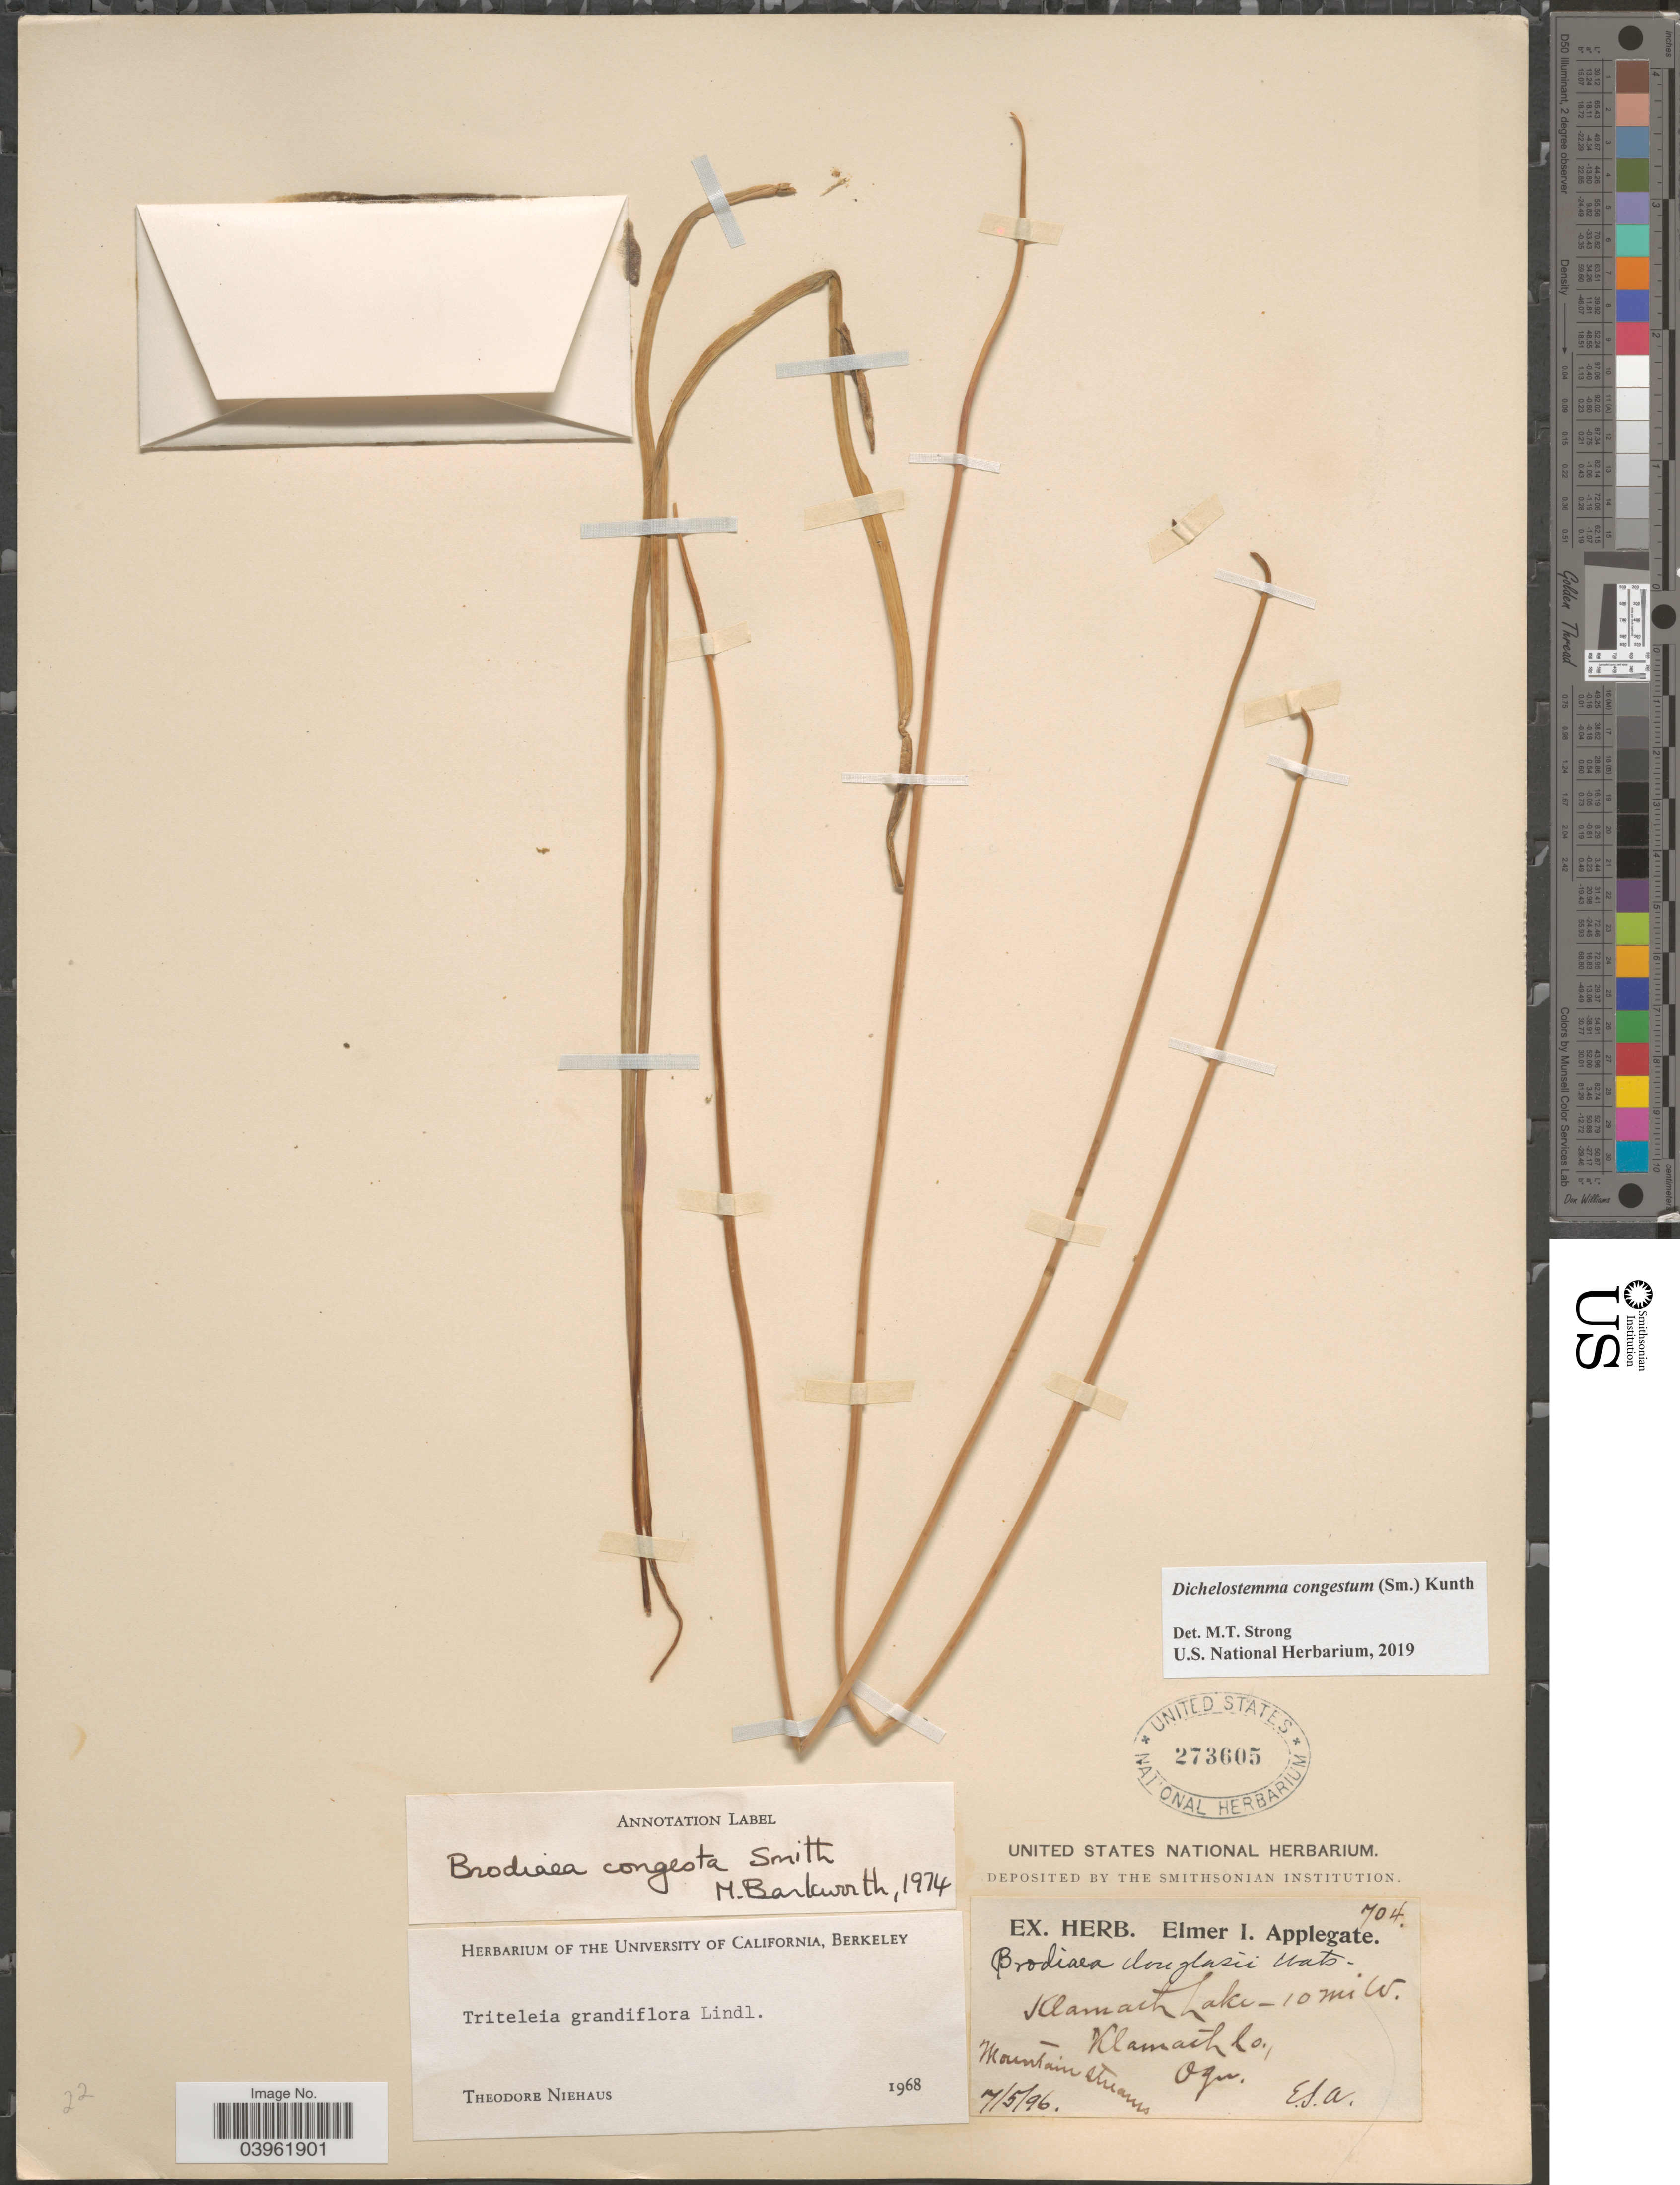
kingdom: Plantae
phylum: Tracheophyta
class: Liliopsida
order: Asparagales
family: Asparagaceae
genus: Dichelostemma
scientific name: Dichelostemma congestum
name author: Kunth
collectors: E. I. Applegate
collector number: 704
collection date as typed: Transcribed d/m/y: 5/7/96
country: United States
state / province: Oregon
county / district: Klamath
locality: Klamath Lake - 10 mi W. Klamath Co. Mountains streams.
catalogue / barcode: US 273605